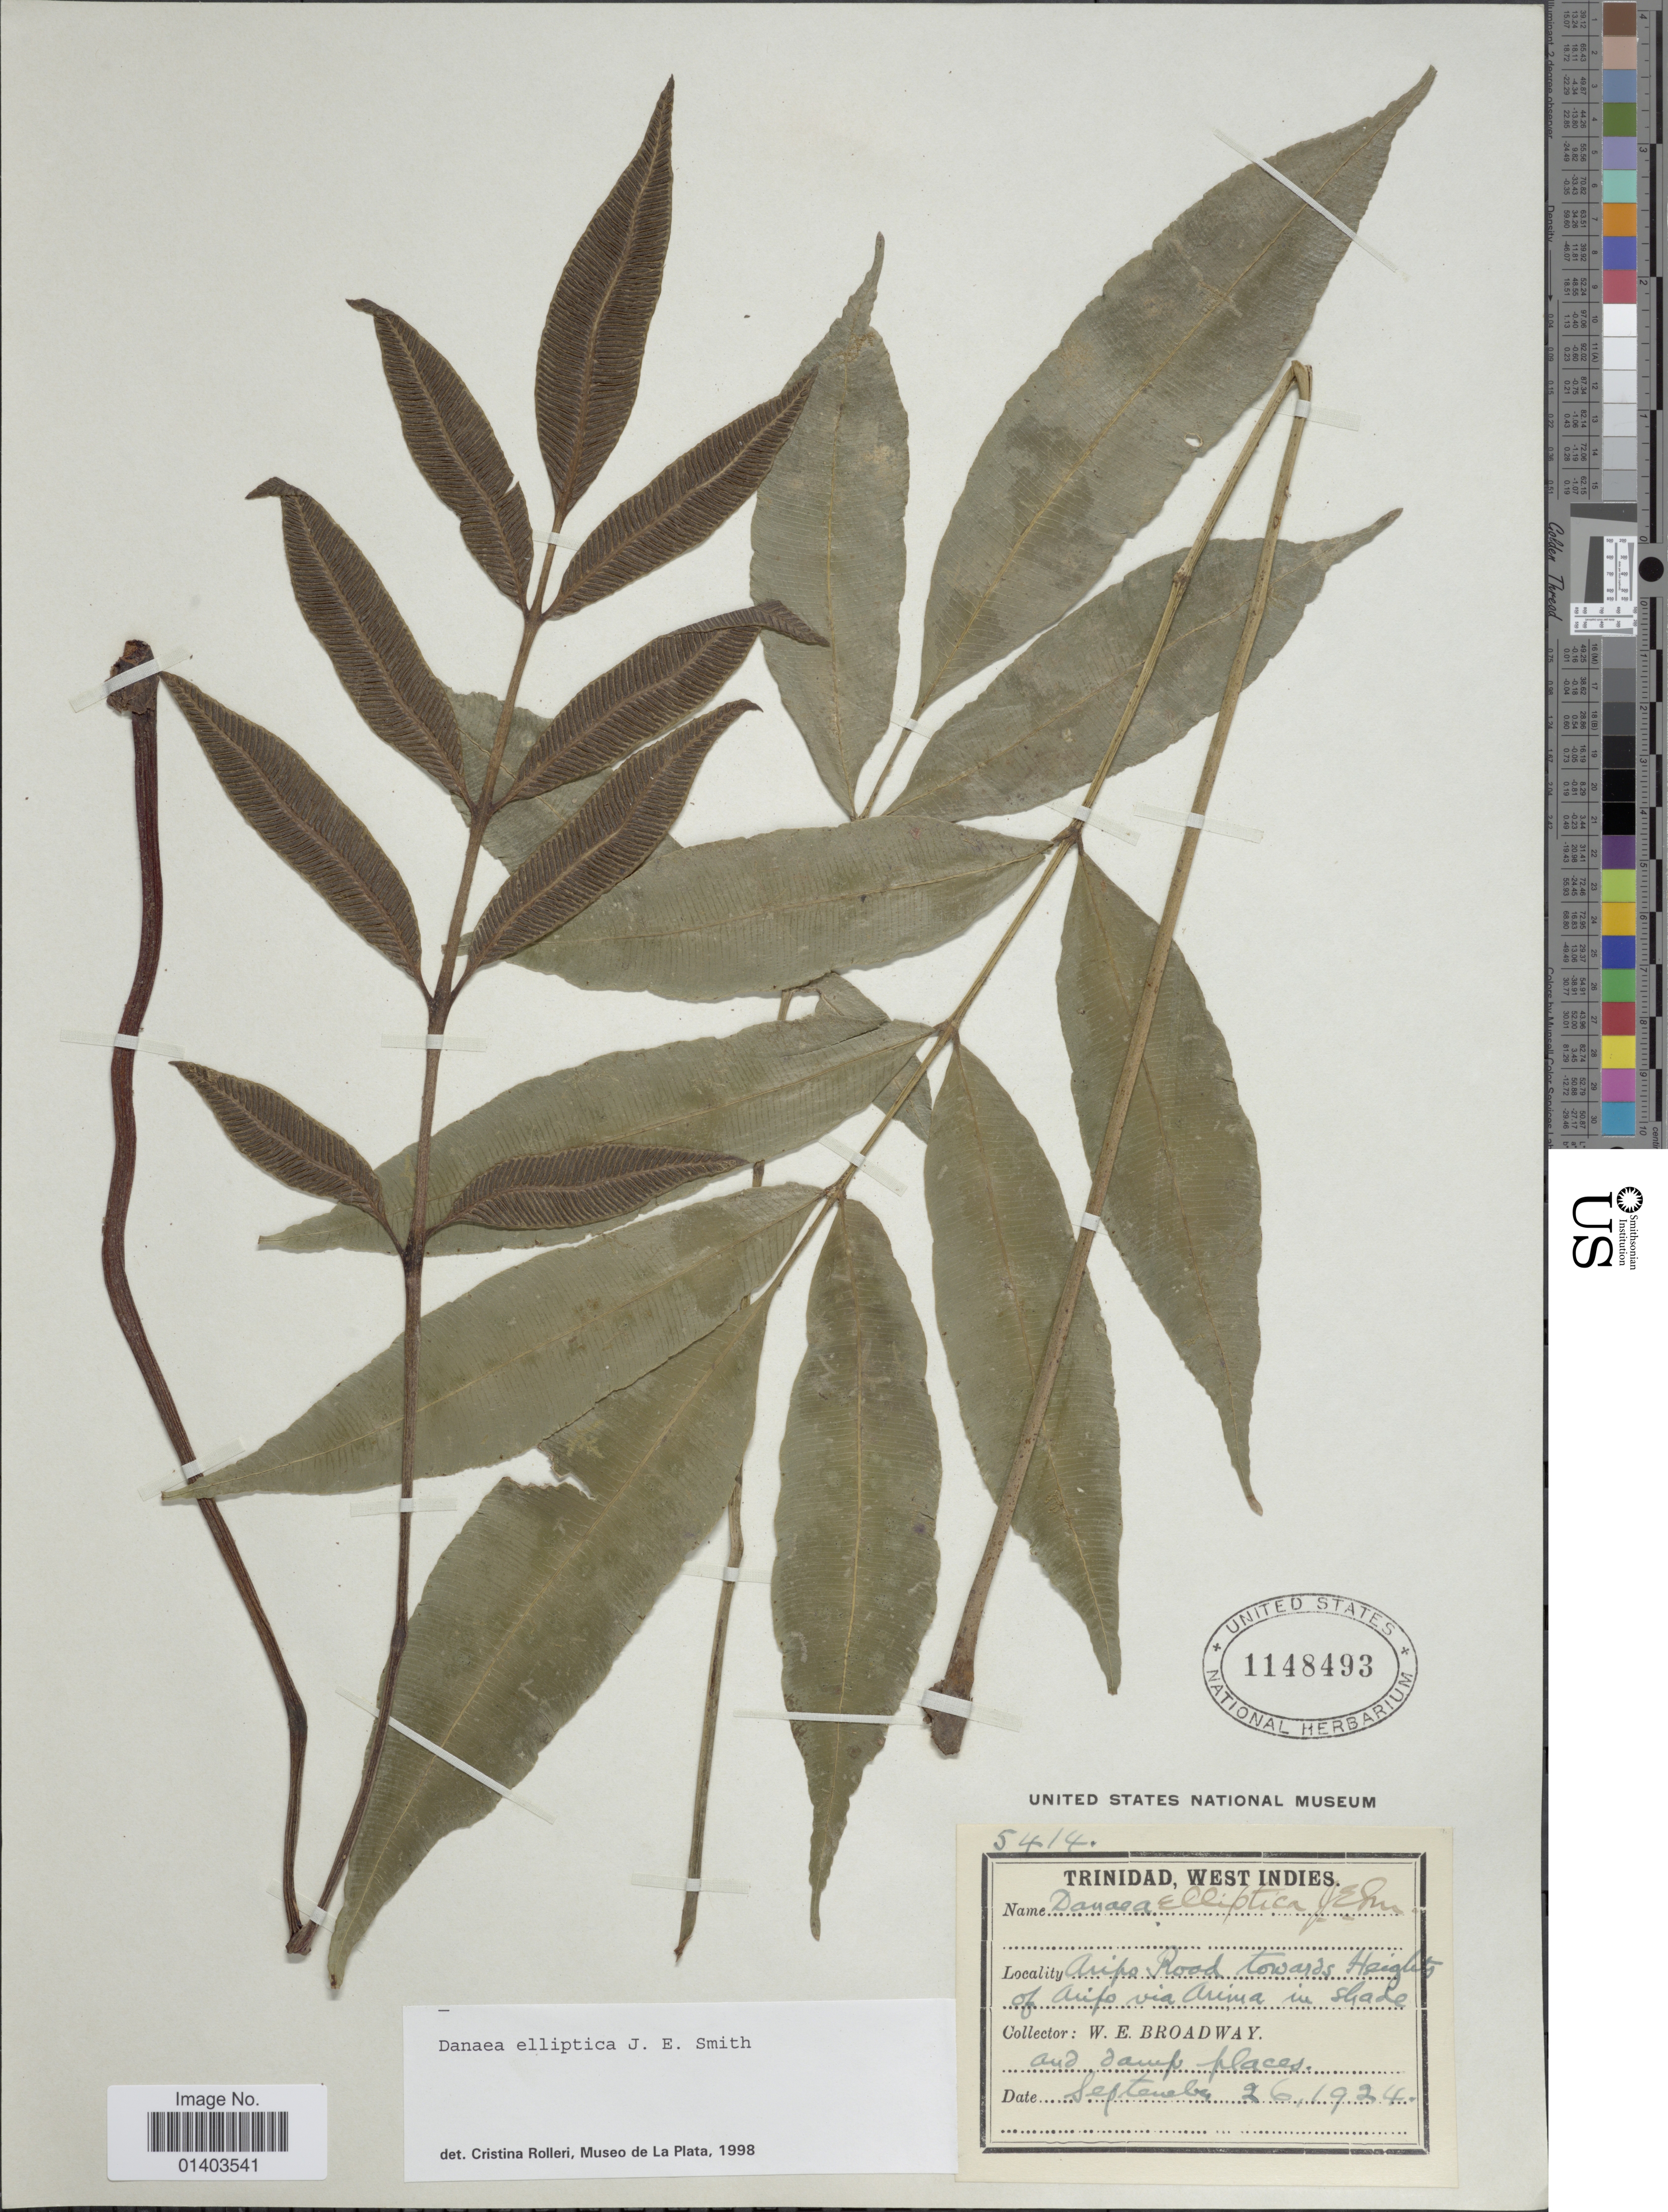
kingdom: Plantae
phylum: Tracheophyta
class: Polypodiopsida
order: Marattiales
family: Marattiaceae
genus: Danaea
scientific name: Danaea elliptica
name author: Sm.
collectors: W. E. Broadway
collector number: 5414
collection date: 1924-09-26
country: Trinidad and Tobago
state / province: Trinidad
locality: West Indies, Aripo Road towards Heights of Aripo via Arima in shade.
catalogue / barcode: US 1148493